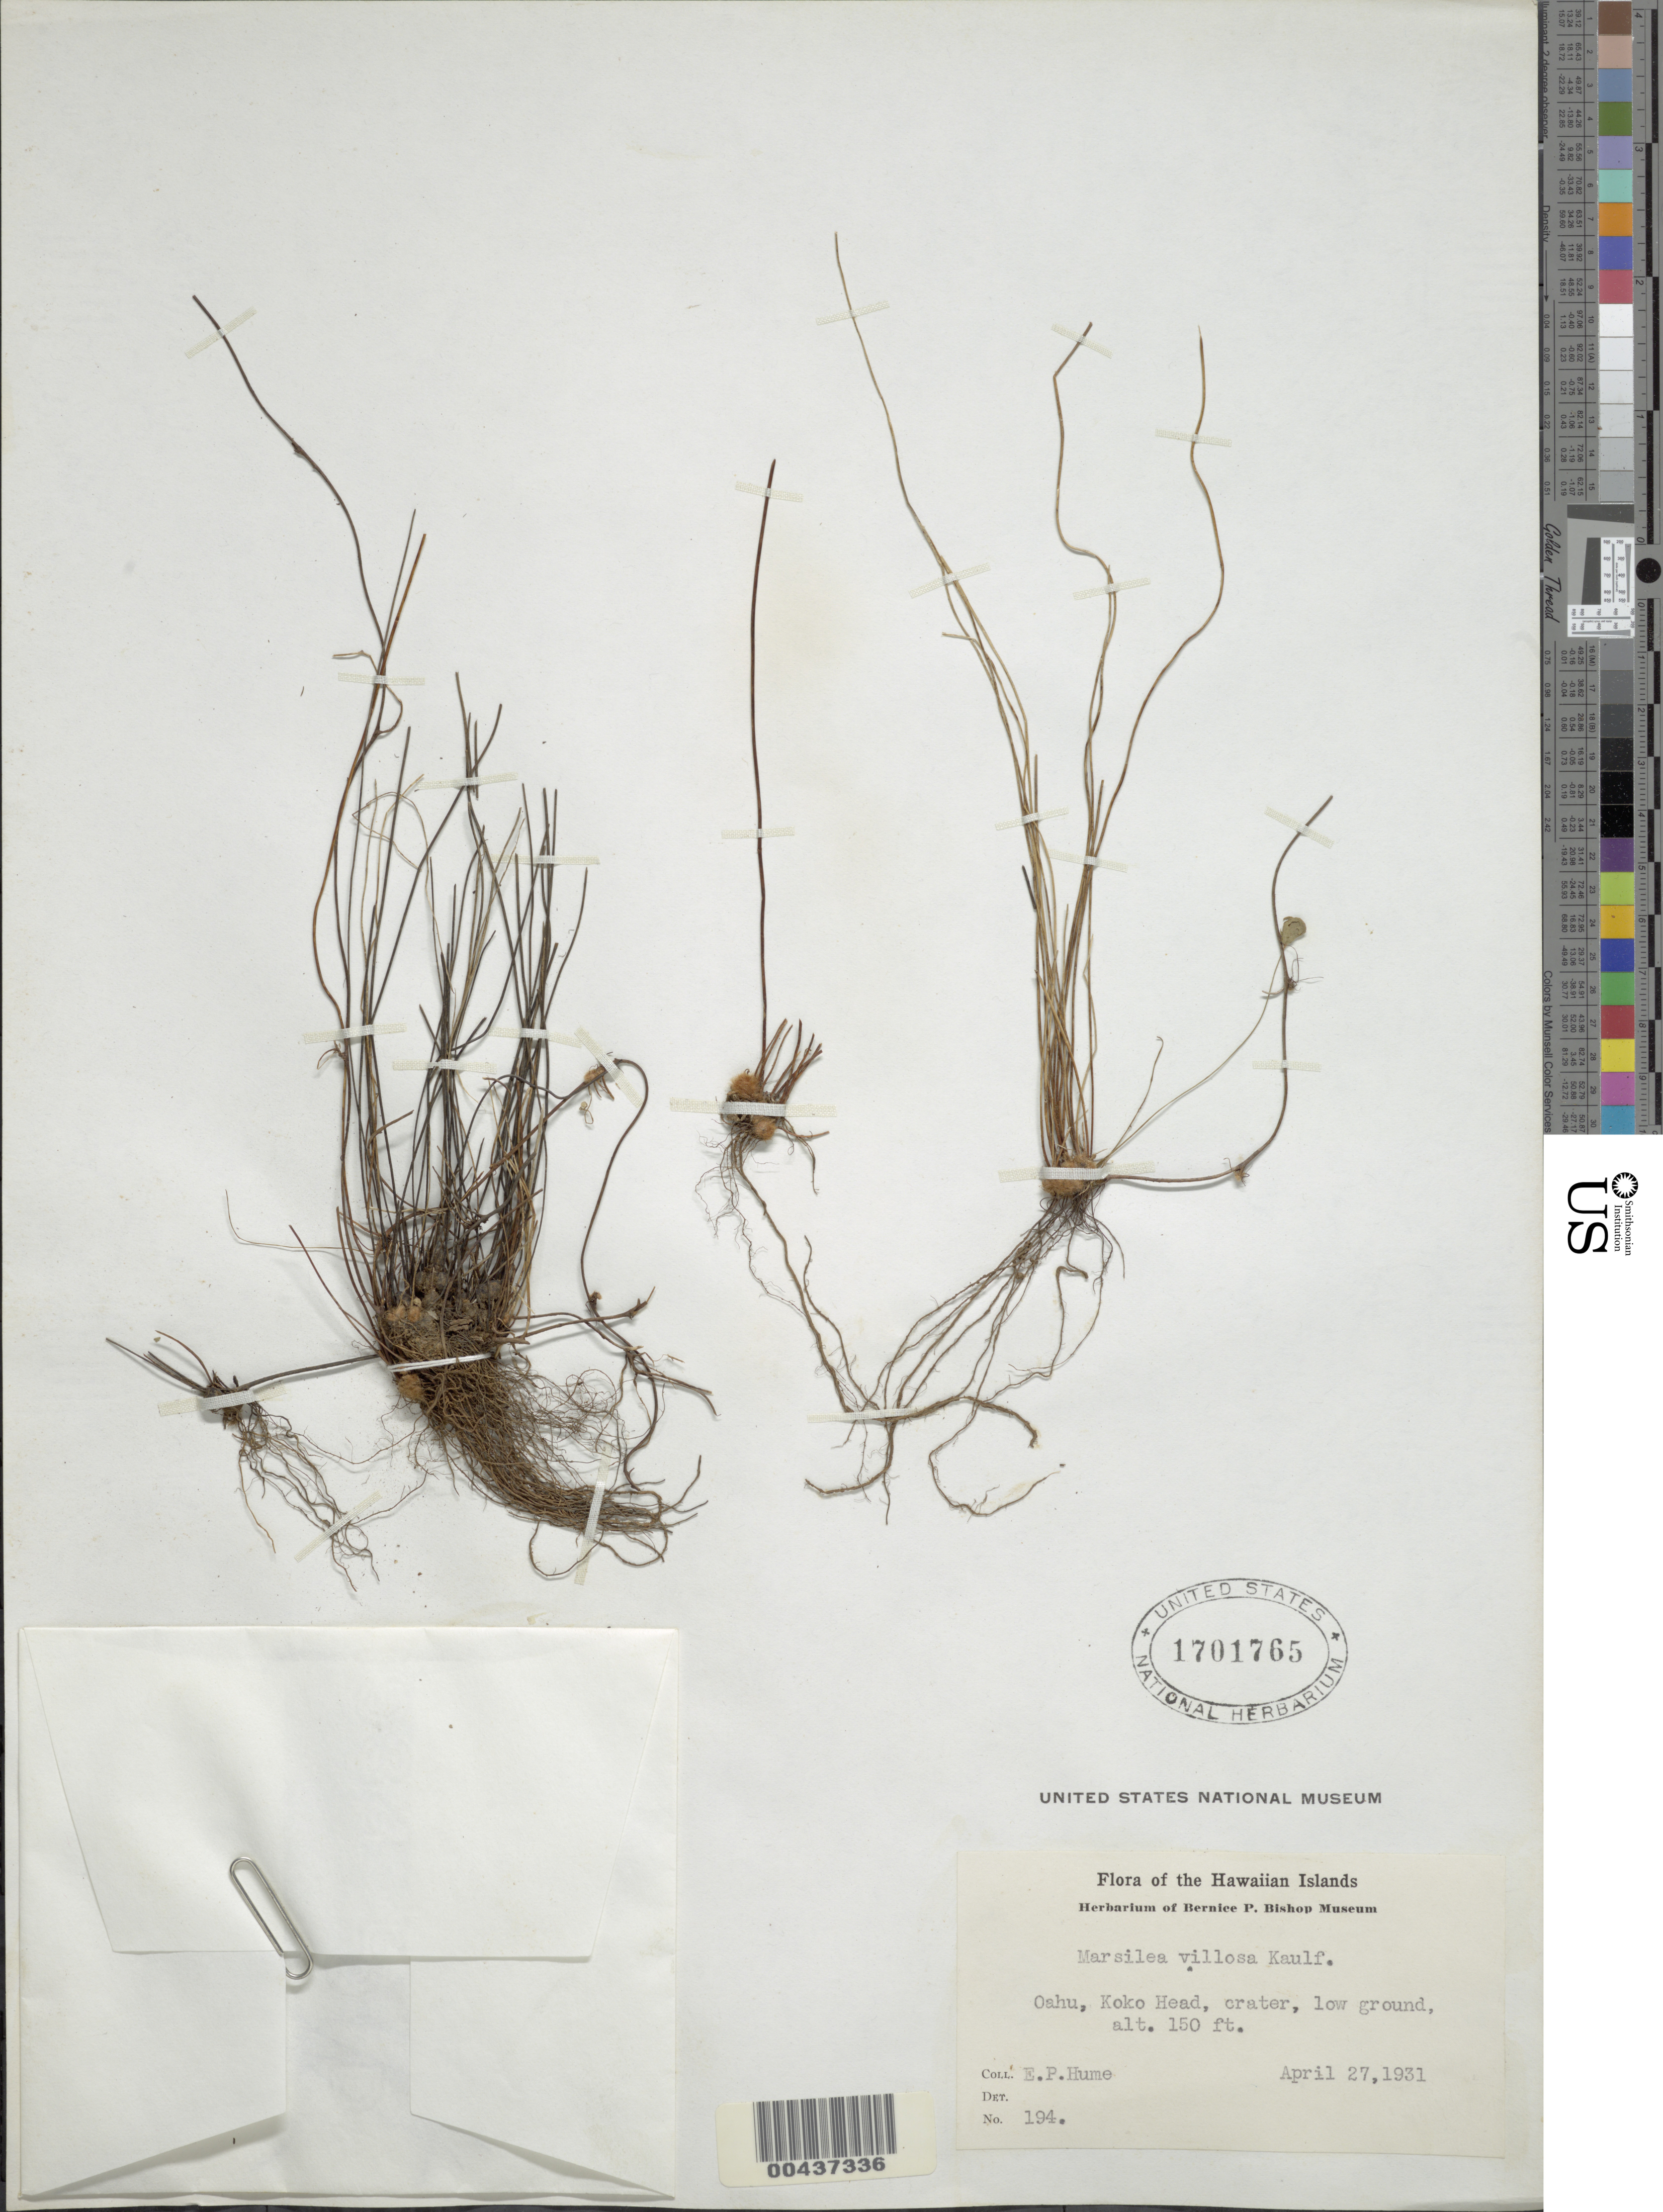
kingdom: Plantae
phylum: Tracheophyta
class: Polypodiopsida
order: Salviniales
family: Marsileaceae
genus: Marsilea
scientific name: Marsilea villosa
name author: Kaulf.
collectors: E. Hume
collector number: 194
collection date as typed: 27 Apr 1931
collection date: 1931-04-27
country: United States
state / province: Hawaii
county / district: Honolulu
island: Oahu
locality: Koko Head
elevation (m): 46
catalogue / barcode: US 1701765